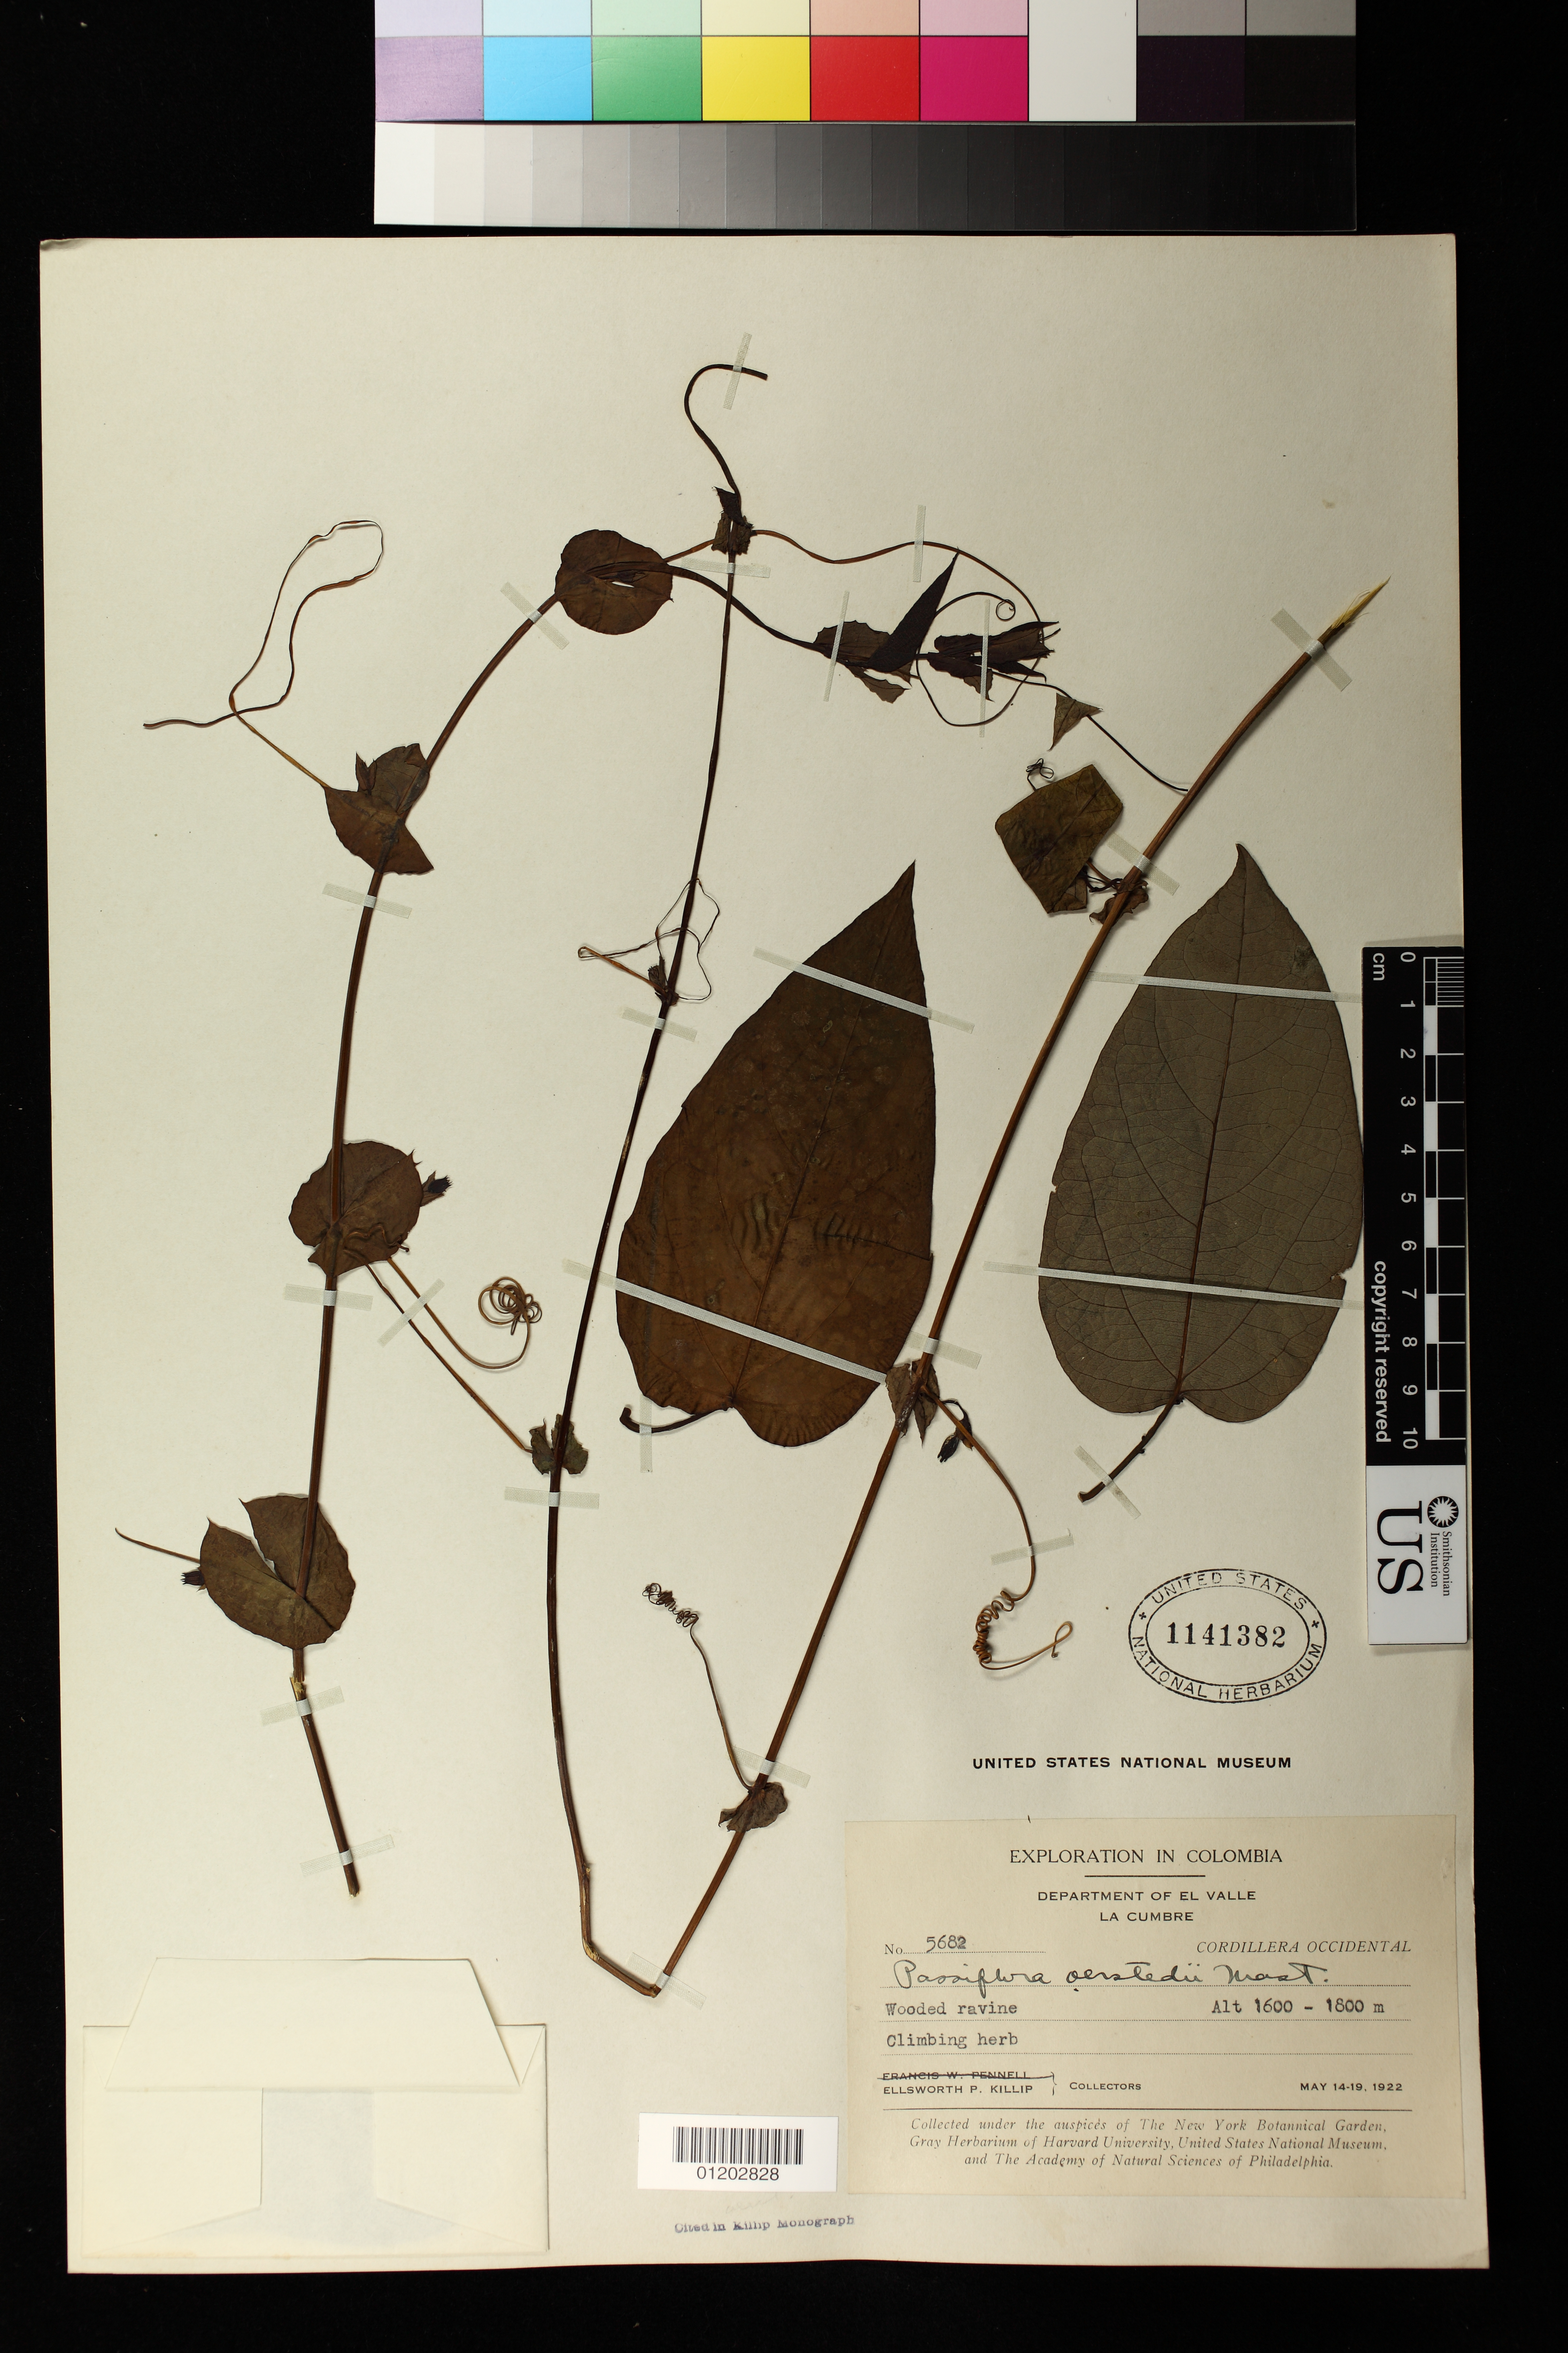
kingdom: Plantae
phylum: Tracheophyta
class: Magnoliopsida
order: Malpighiales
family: Passifloraceae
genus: Passiflora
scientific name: Passiflora oerstedii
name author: Mast. in Mart.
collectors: E. P. Killip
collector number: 5682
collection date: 1922-05-14/1922-05-19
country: Colombia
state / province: Valle del Cauca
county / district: La Cumbre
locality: Wooded ravine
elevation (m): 1600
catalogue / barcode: US 1141382